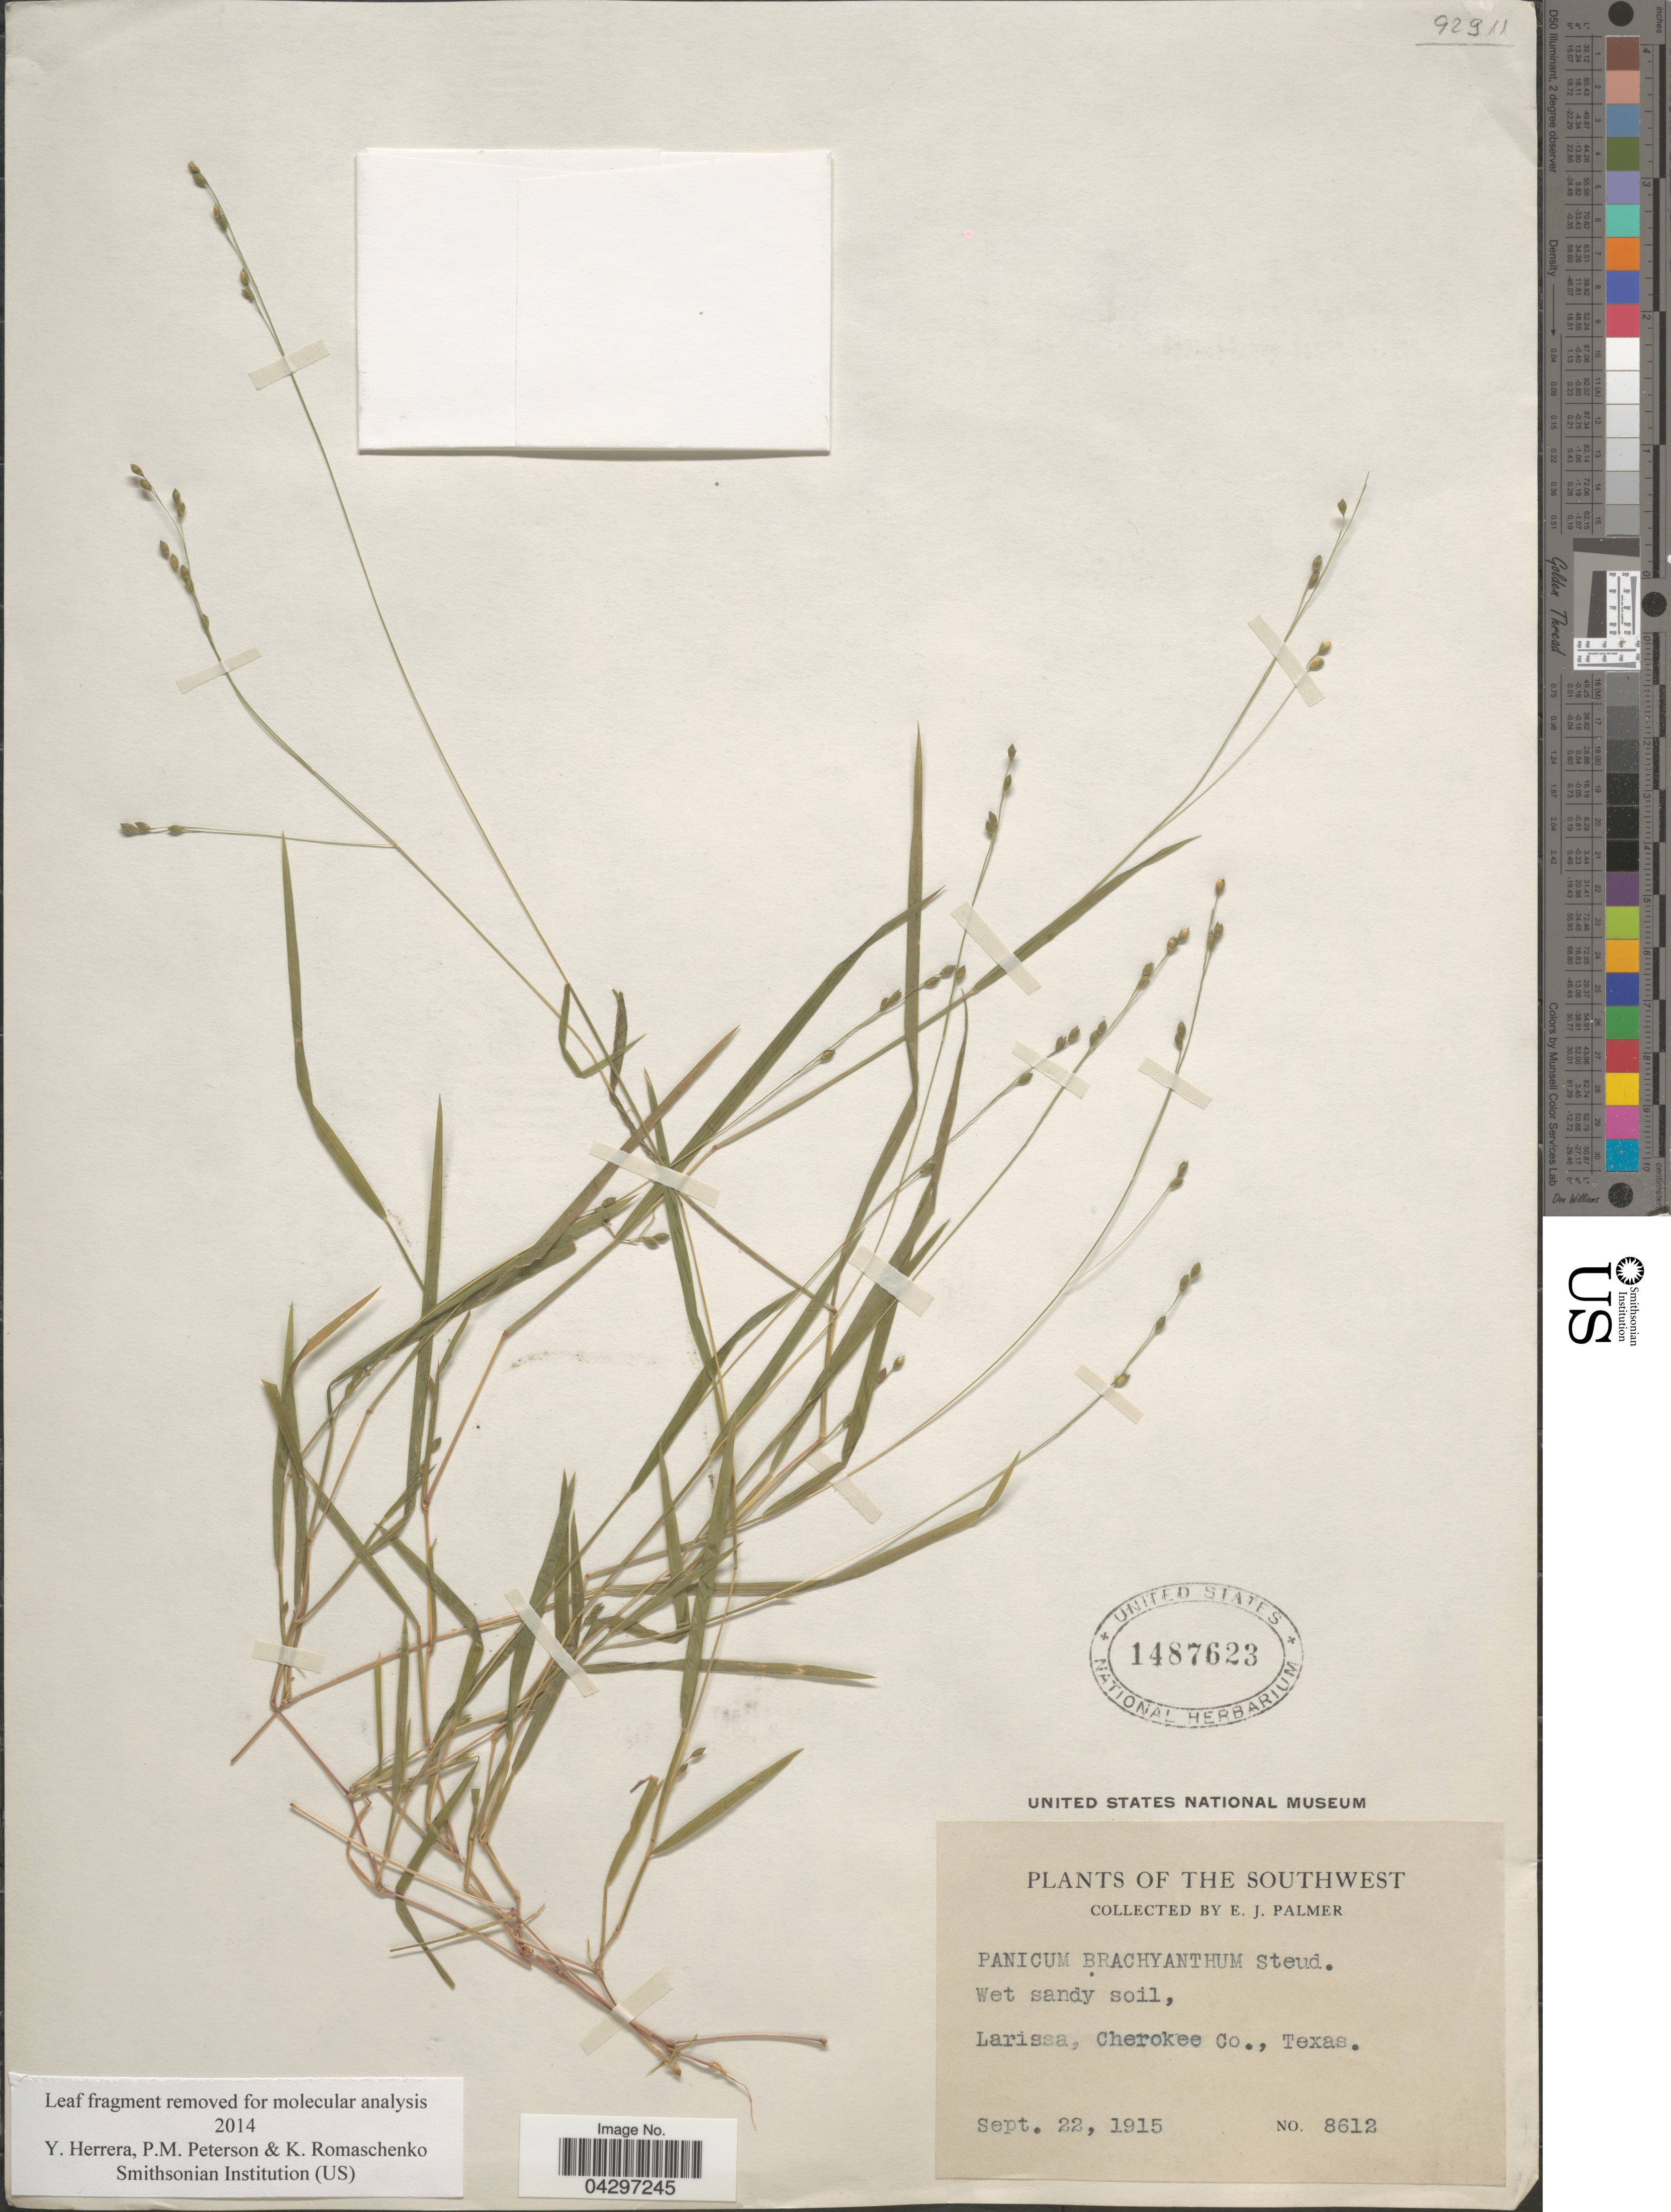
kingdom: Plantae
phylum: Tracheophyta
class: Liliopsida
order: Poales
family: Poaceae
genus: Panicum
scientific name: Panicum brachyanthum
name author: Steud.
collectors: E. J. Palmer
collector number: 8612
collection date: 1915-09-22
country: United States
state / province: Texas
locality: The Southwest. Larissa, Cherokee Co.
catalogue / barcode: US 1487623